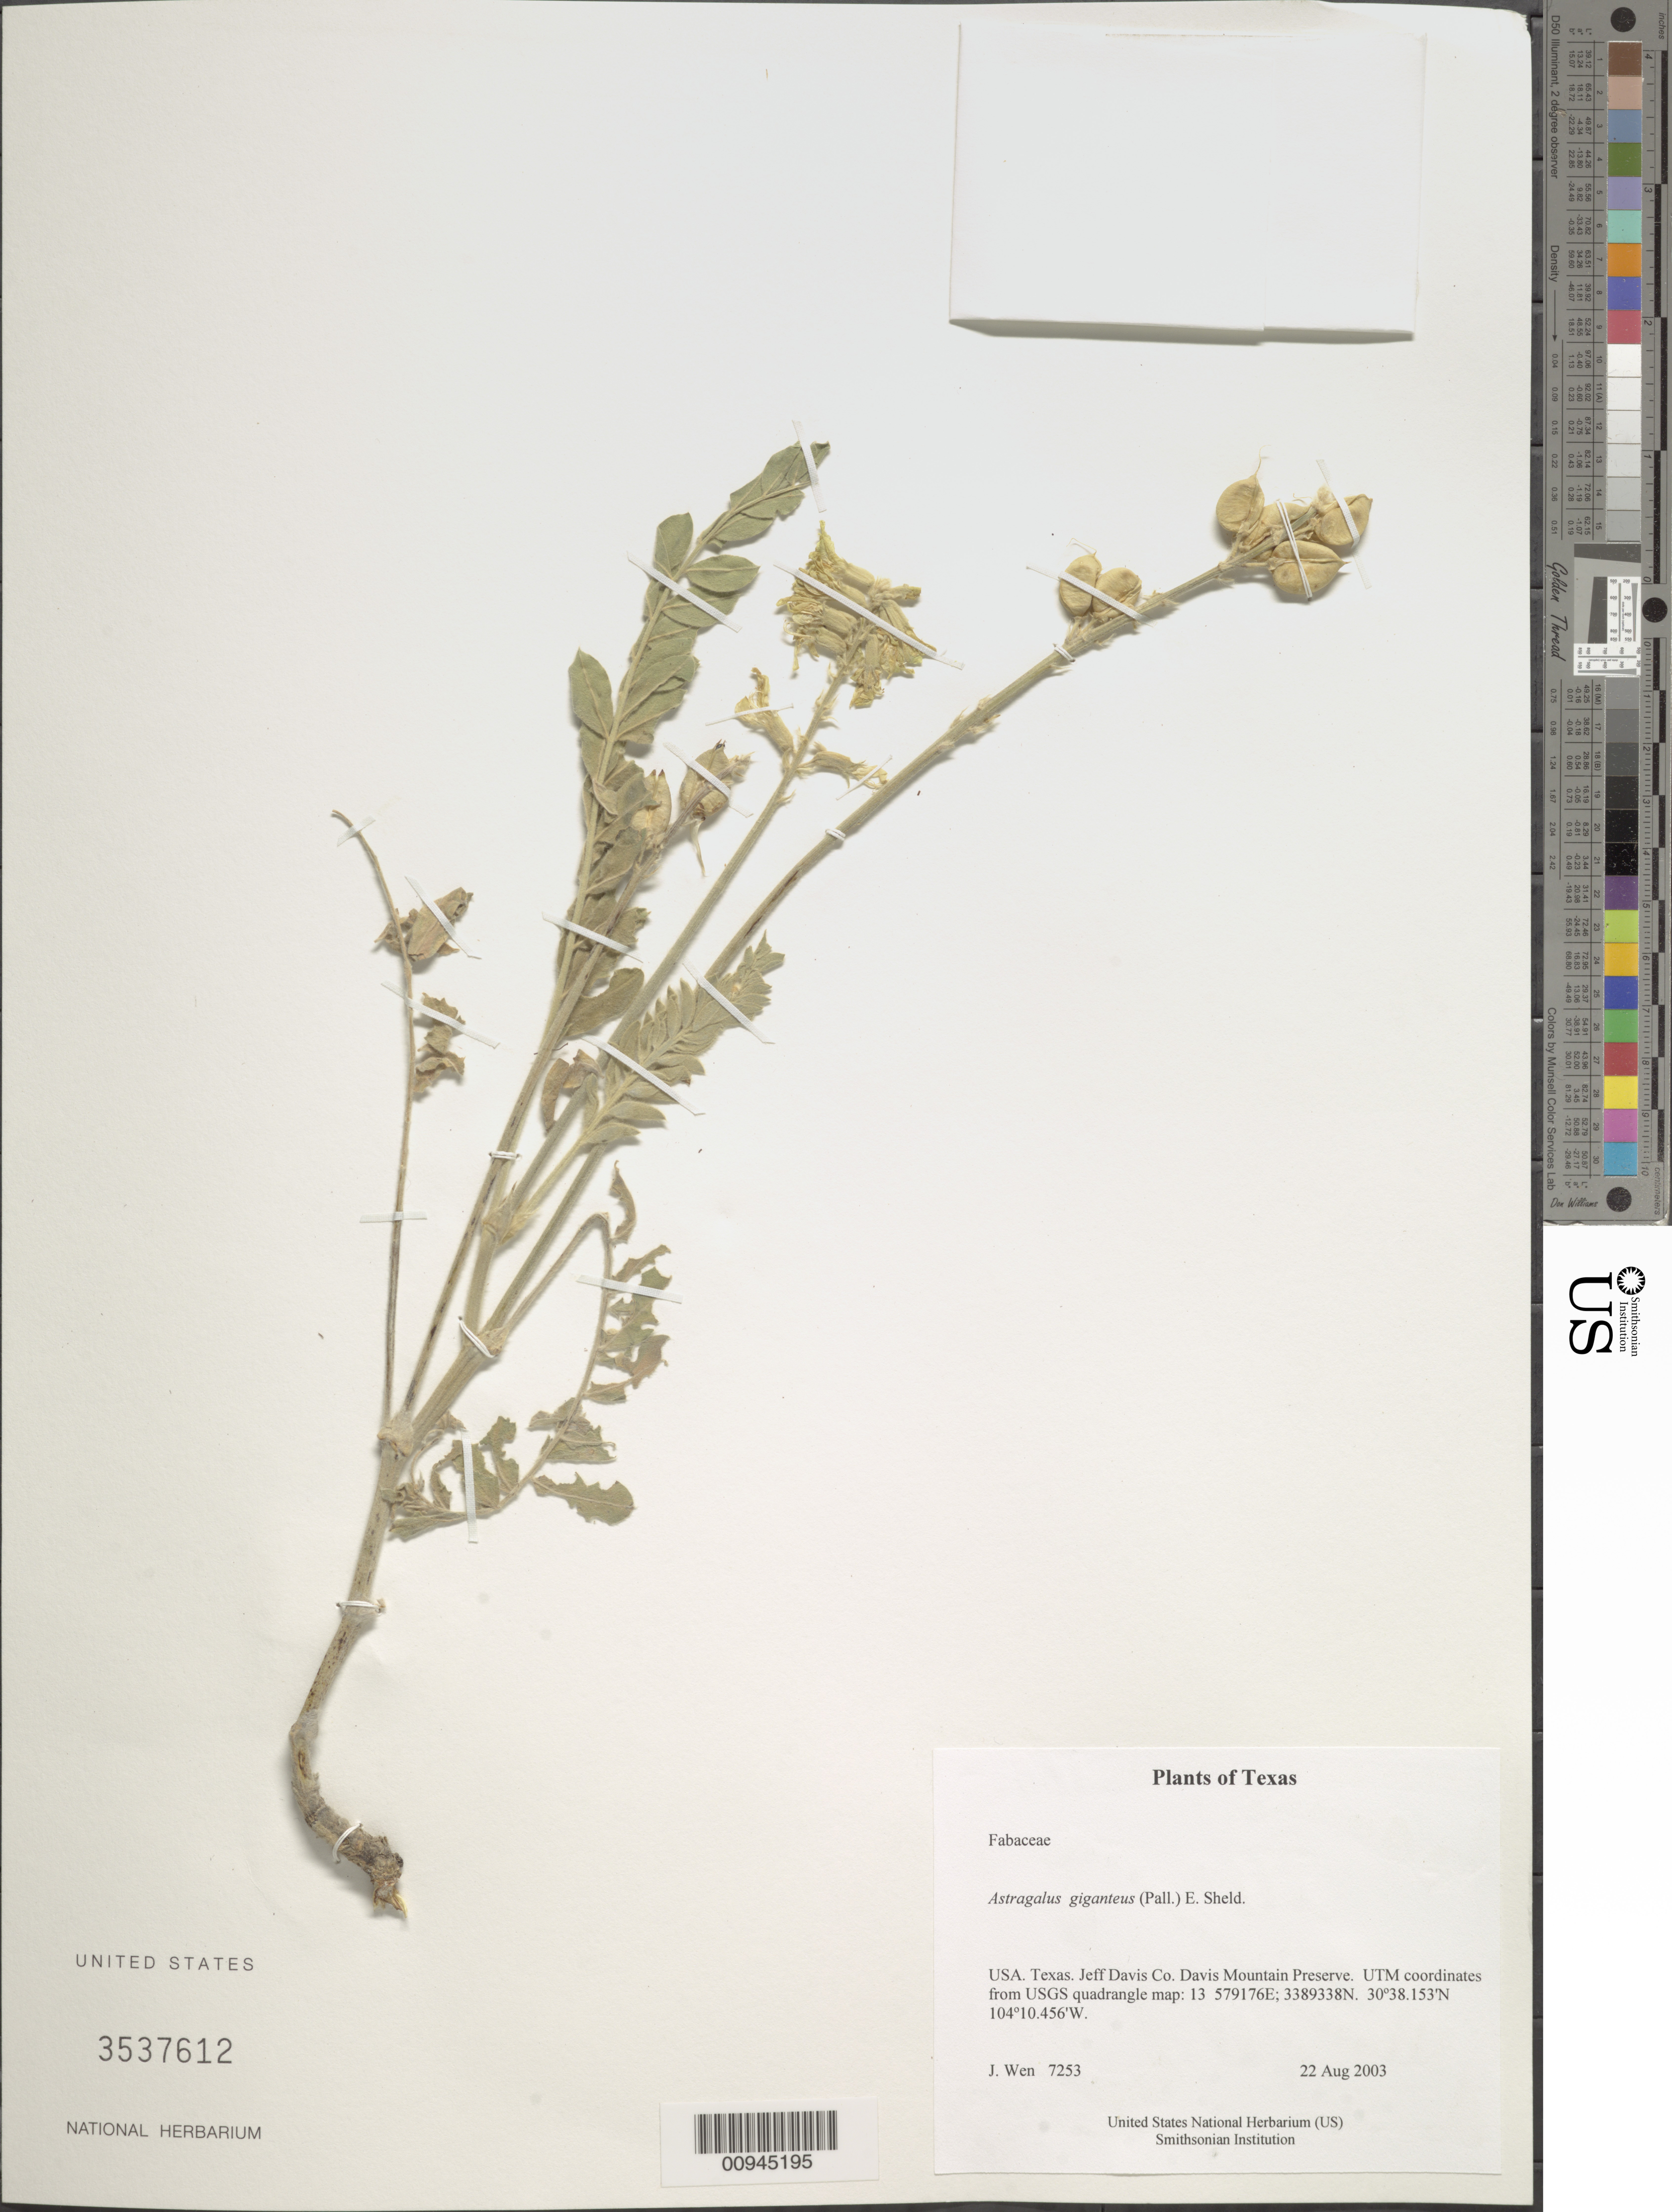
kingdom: Plantae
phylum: Tracheophyta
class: Magnoliopsida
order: Fabales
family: Fabaceae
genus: Astragalus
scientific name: Astragalus giganteus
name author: S. Watson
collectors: J. Wen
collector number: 7253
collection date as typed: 22 Aug 2003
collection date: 2003-08-22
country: United States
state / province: Texas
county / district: Jeff Davis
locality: Davis Mountain Preserve. UTM coordinates from USGS quadrangle map: 13 579176E; 3389338N.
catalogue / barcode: US 3537612